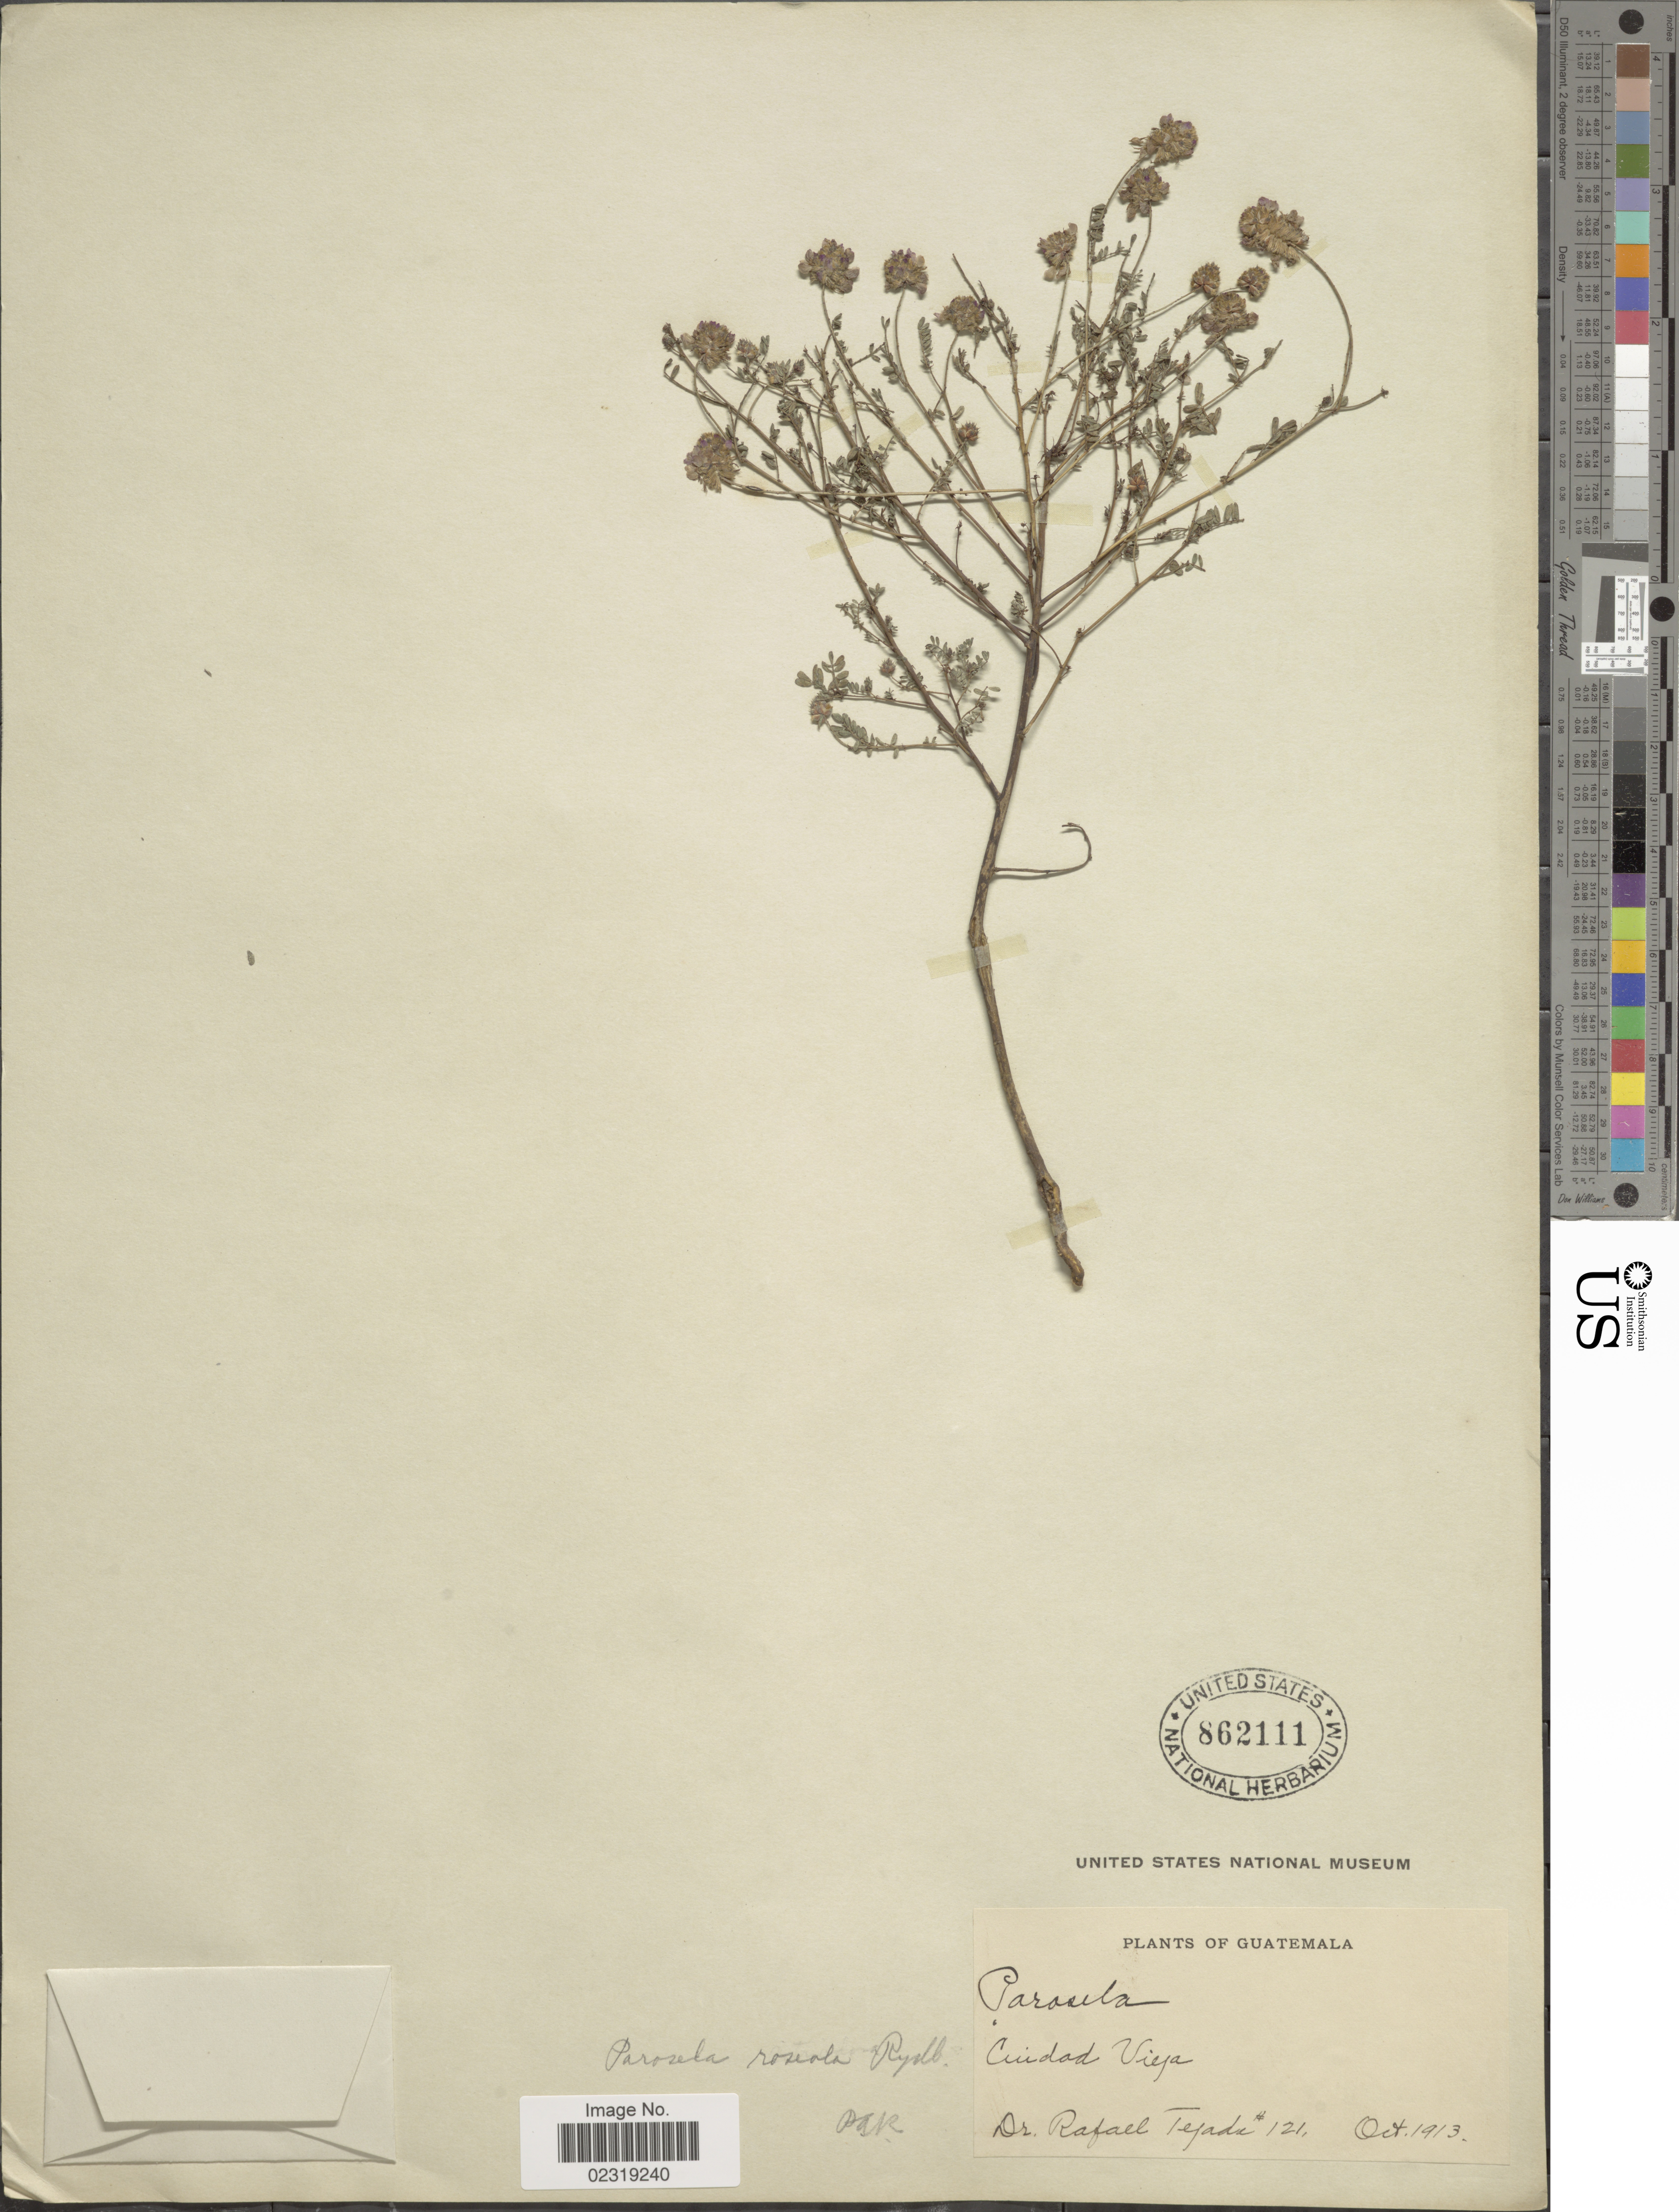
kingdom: Plantae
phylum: Tracheophyta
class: Magnoliopsida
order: Fabales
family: Fabaceae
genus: Dalea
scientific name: Dalea foliolosa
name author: (Aiton) Barneby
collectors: R. Tejada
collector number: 121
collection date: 1913-10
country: Guatemala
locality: Ciudad Vieja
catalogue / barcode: US 862111